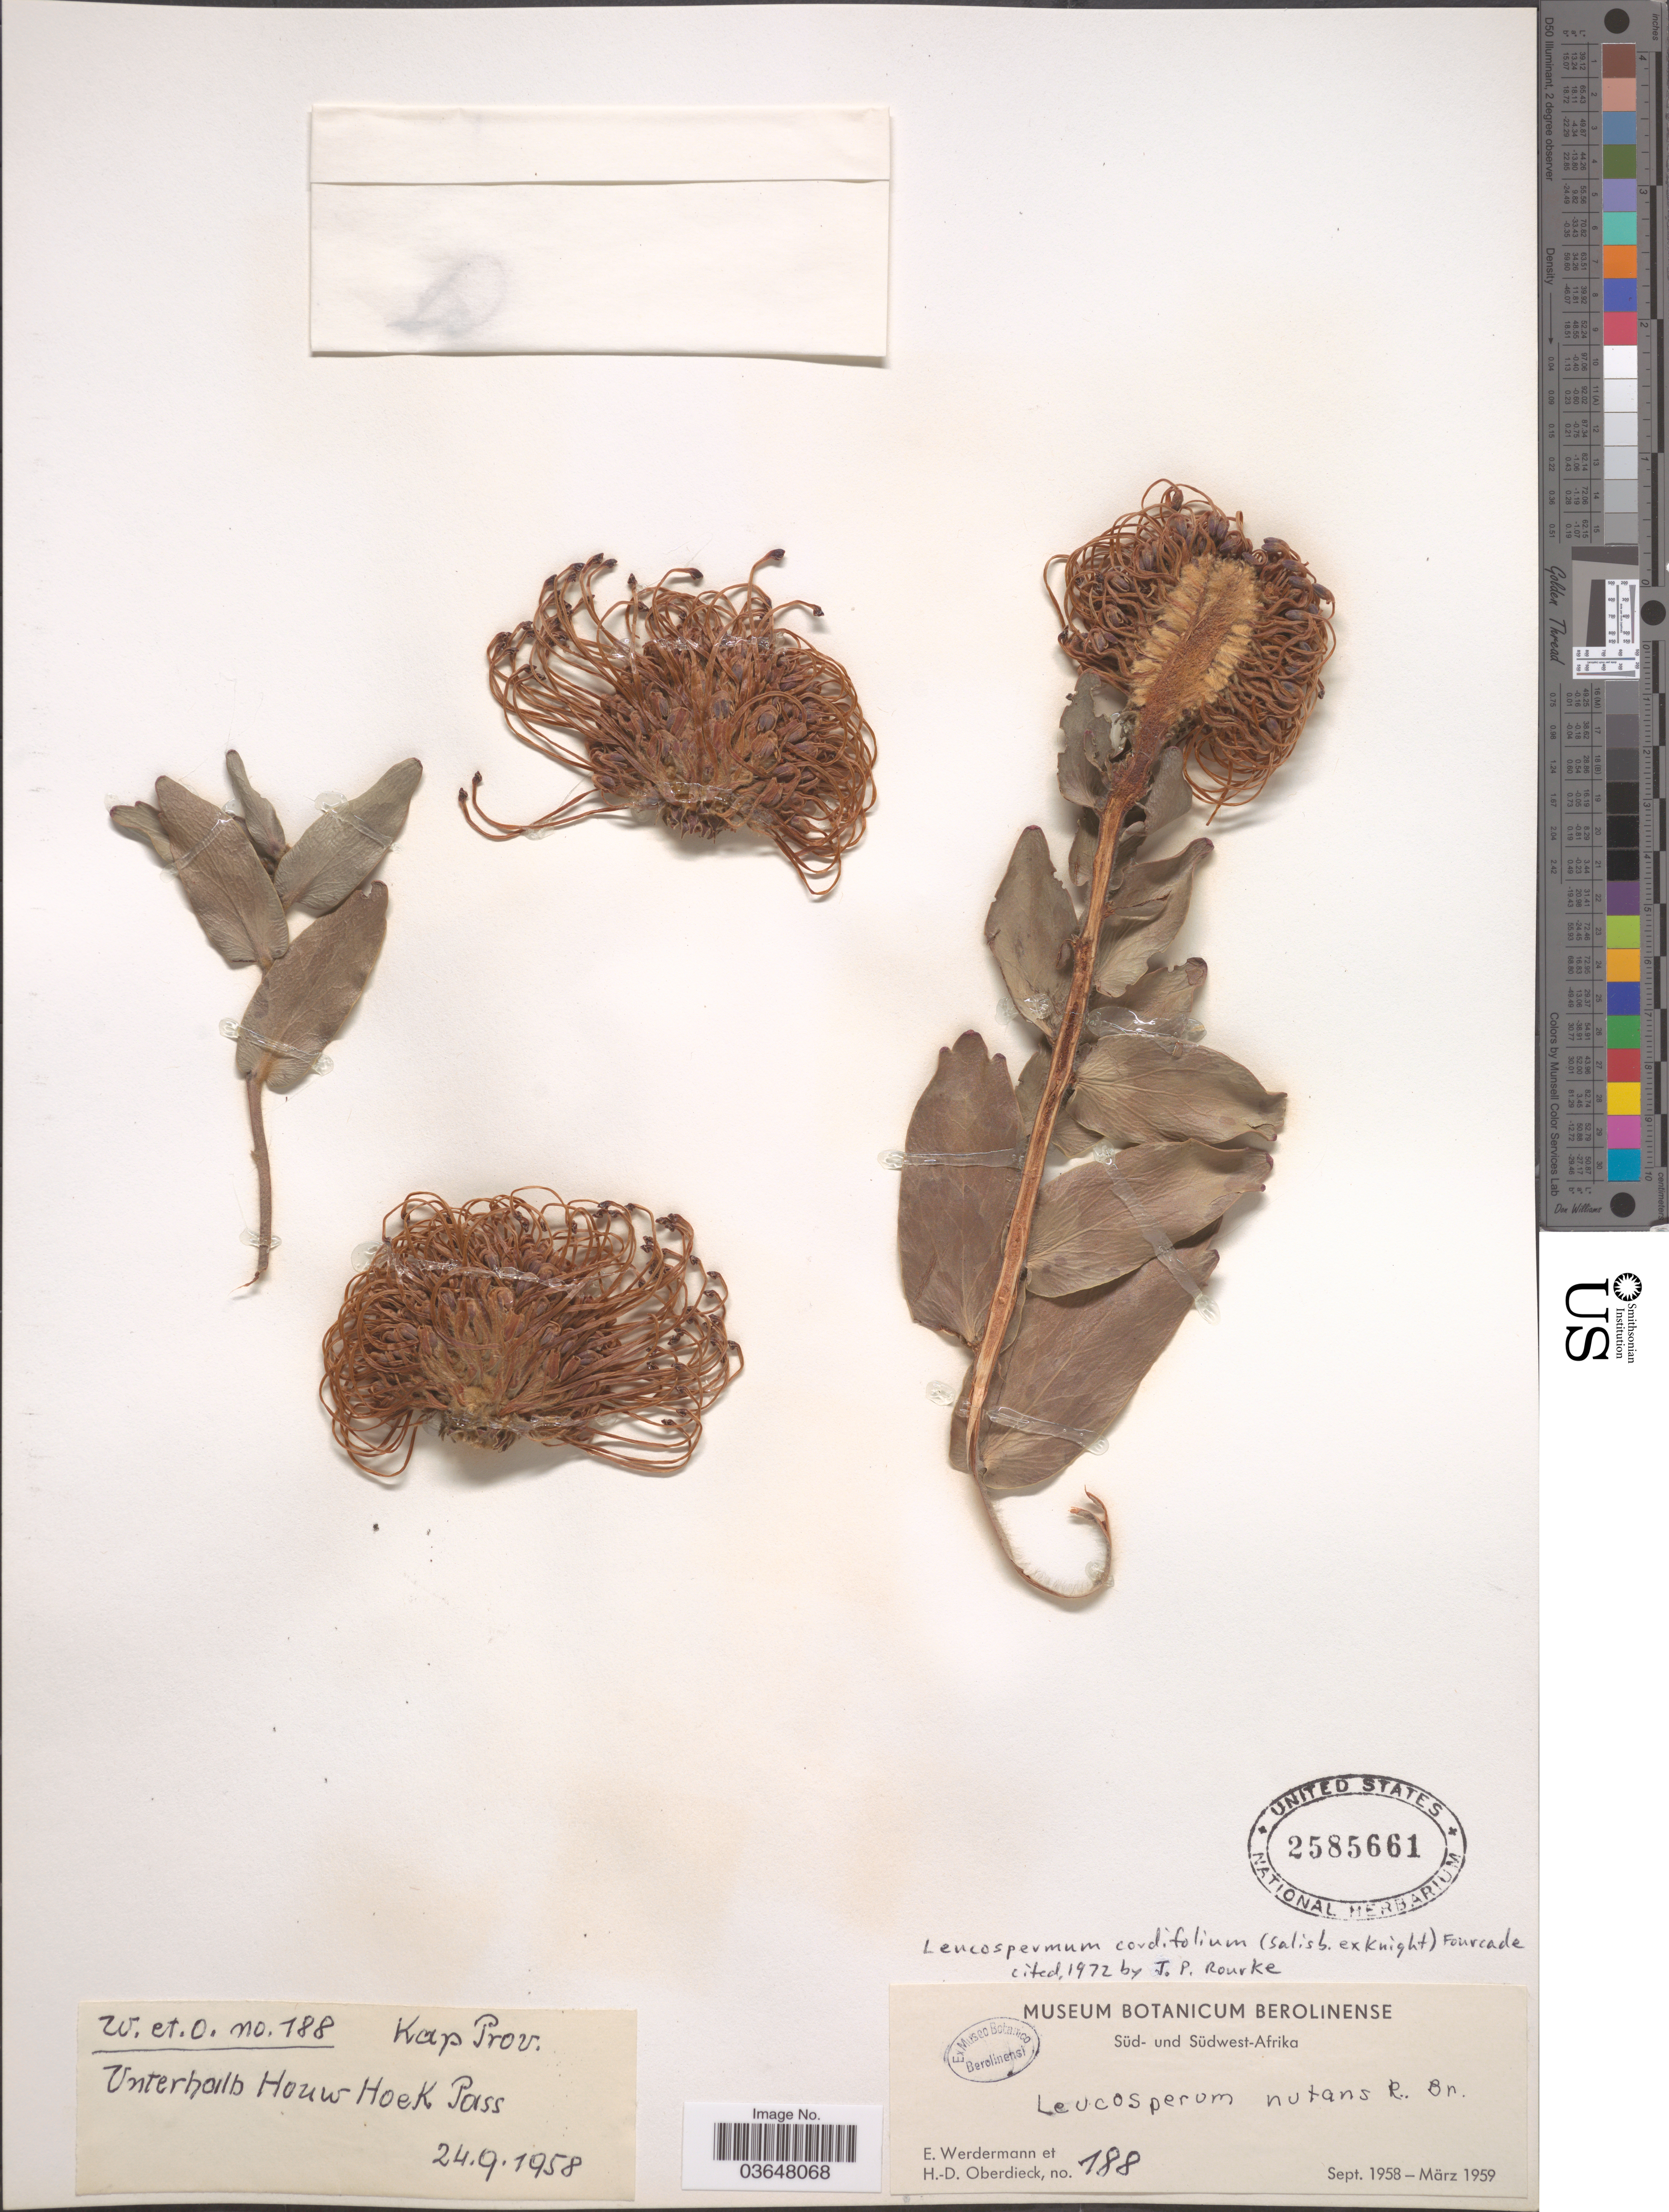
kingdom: Plantae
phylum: Tracheophyta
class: Magnoliopsida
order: Proteales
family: Proteaceae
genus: Leucospermum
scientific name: Leucospermum cordifolium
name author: (Salisb. ex Knight) Fourc.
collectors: E. Werdermann & H. Oberdieck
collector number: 188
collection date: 1958-09-24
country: South Africa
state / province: Western Cape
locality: Kap Prov. Unterhalb Houw Hoek Pass.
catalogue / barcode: US 2585661